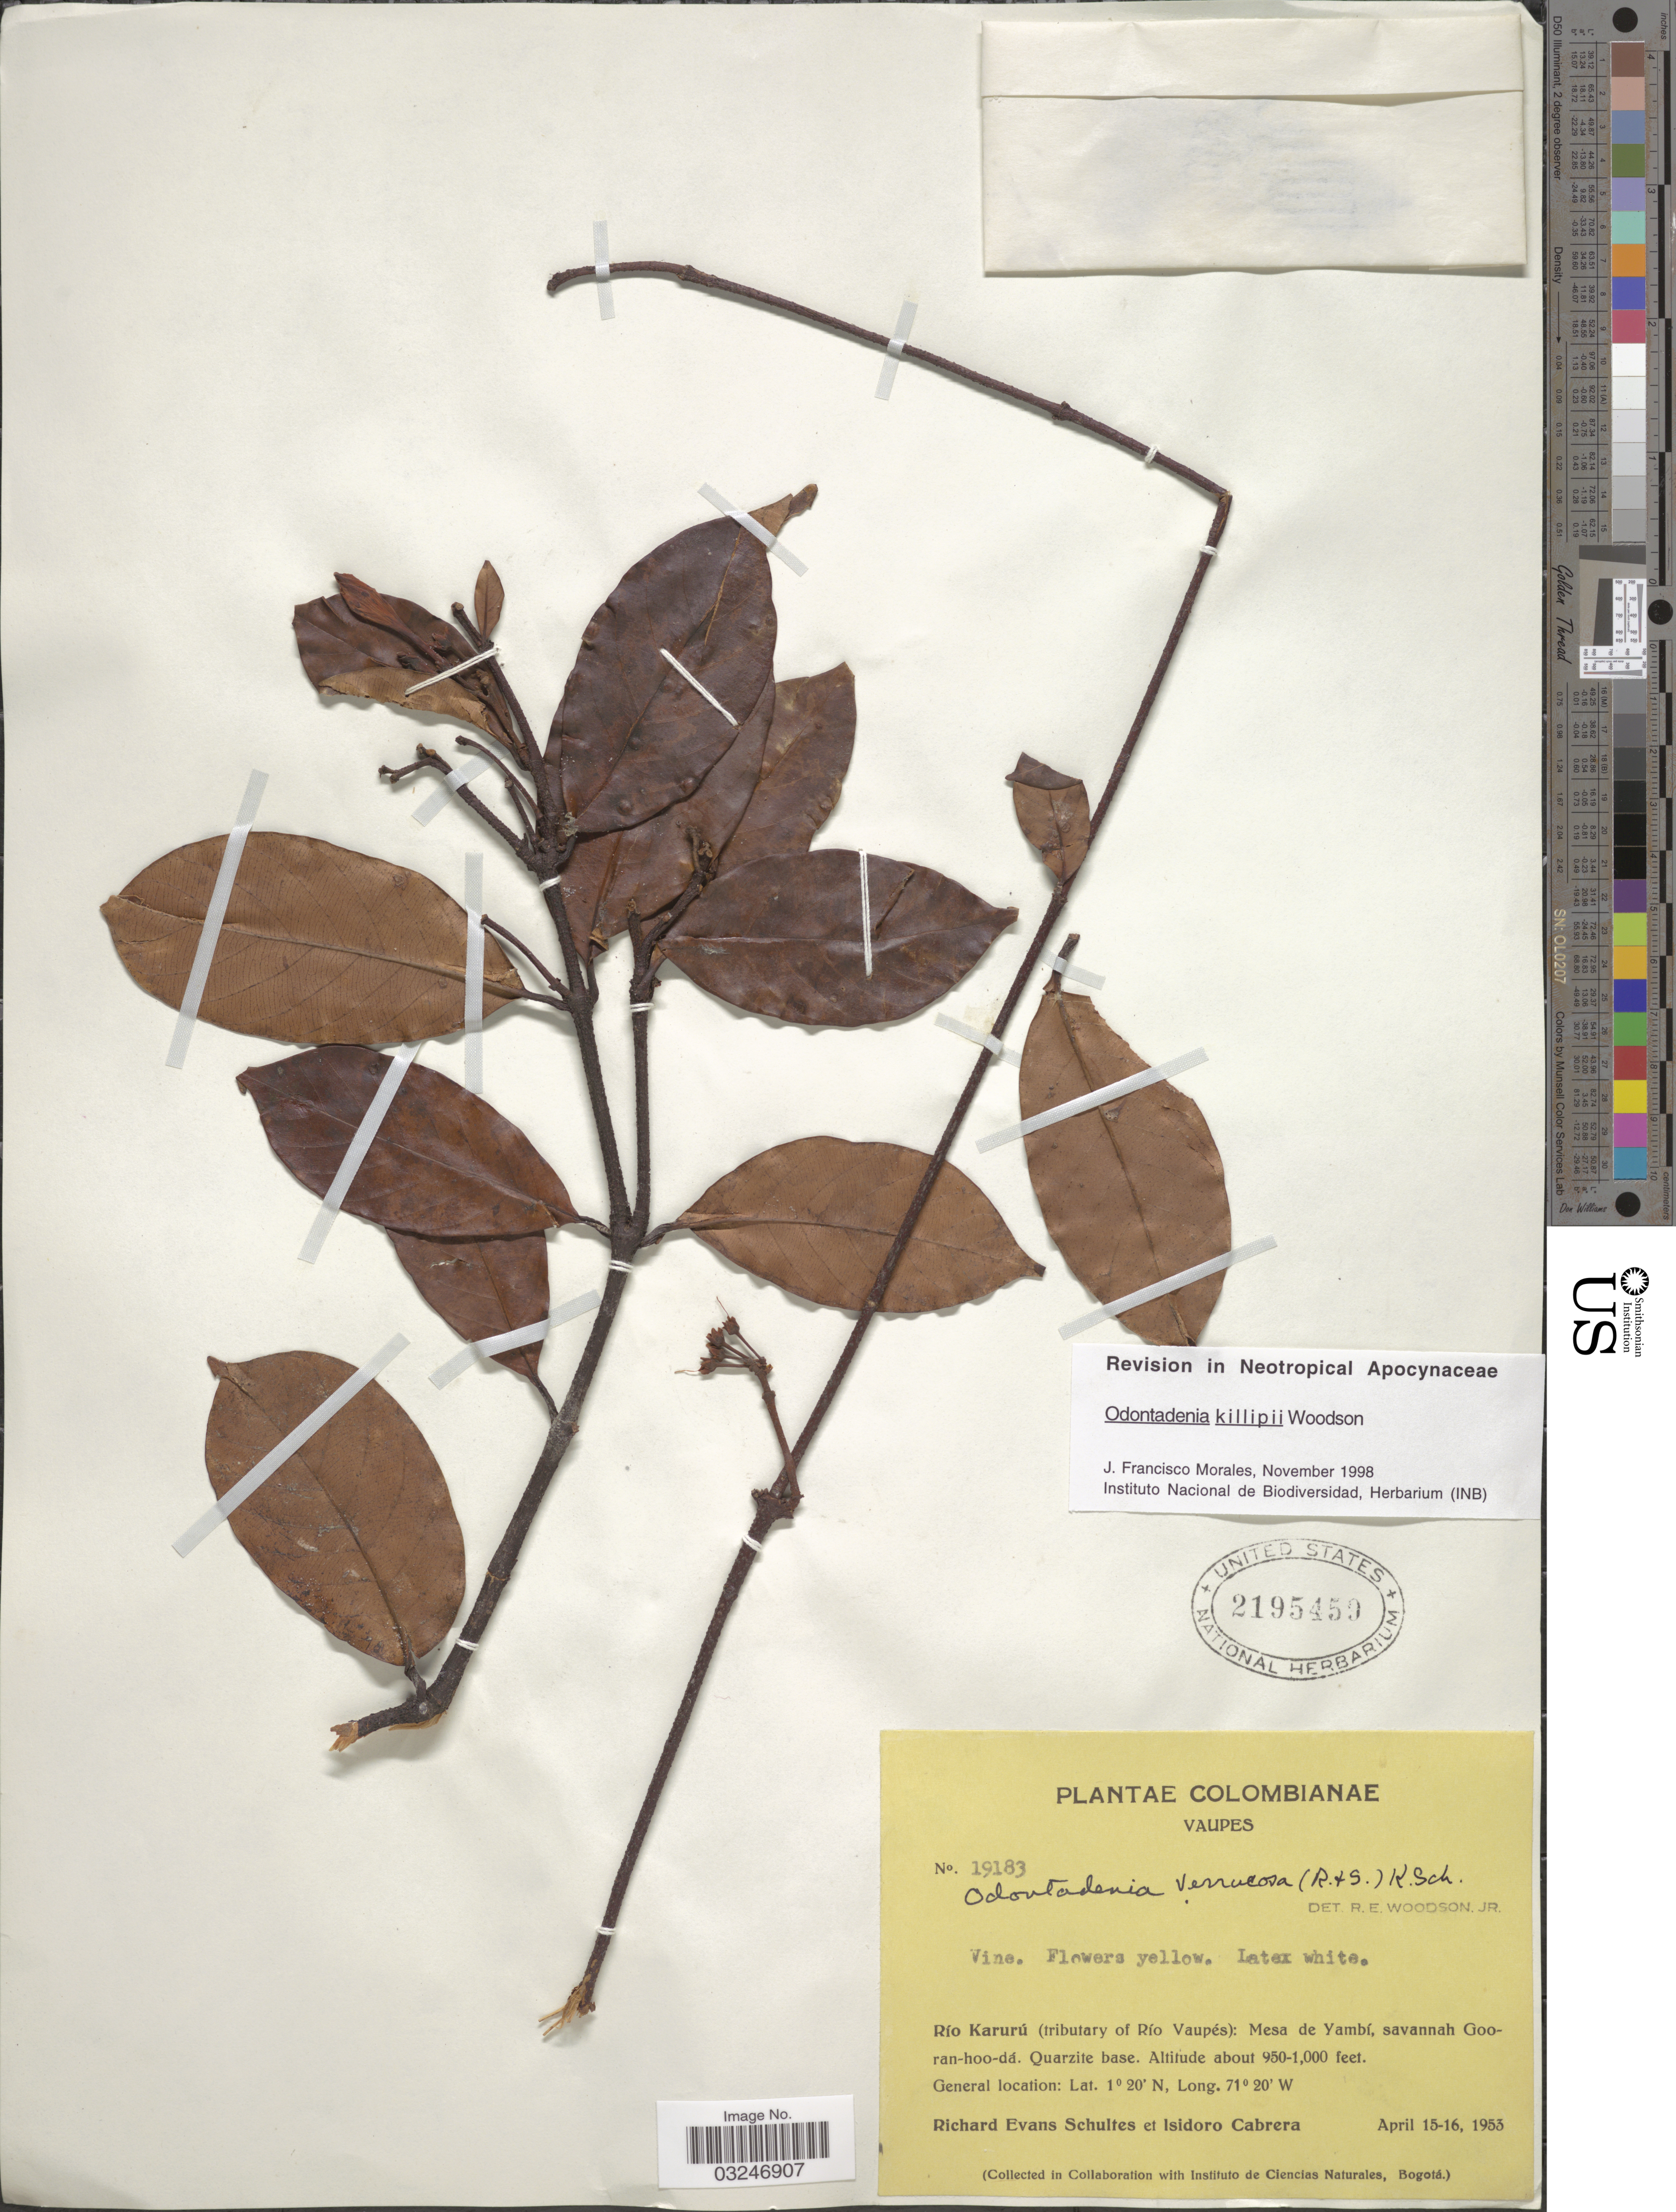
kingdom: Plantae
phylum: Tracheophyta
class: Magnoliopsida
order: Gentianales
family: Apocynaceae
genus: Odontadenia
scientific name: Odontadenia killipii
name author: Woodson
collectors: R. E. Schultes & I. Cabrera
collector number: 19183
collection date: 1953-04-15/1953-04-16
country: Colombia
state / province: Vaupés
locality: Río Karurú (tributary of Río Vaupés): Mesa de Yambí, savannah Goo-ran-hoo-dá.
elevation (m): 290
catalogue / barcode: US 2195459